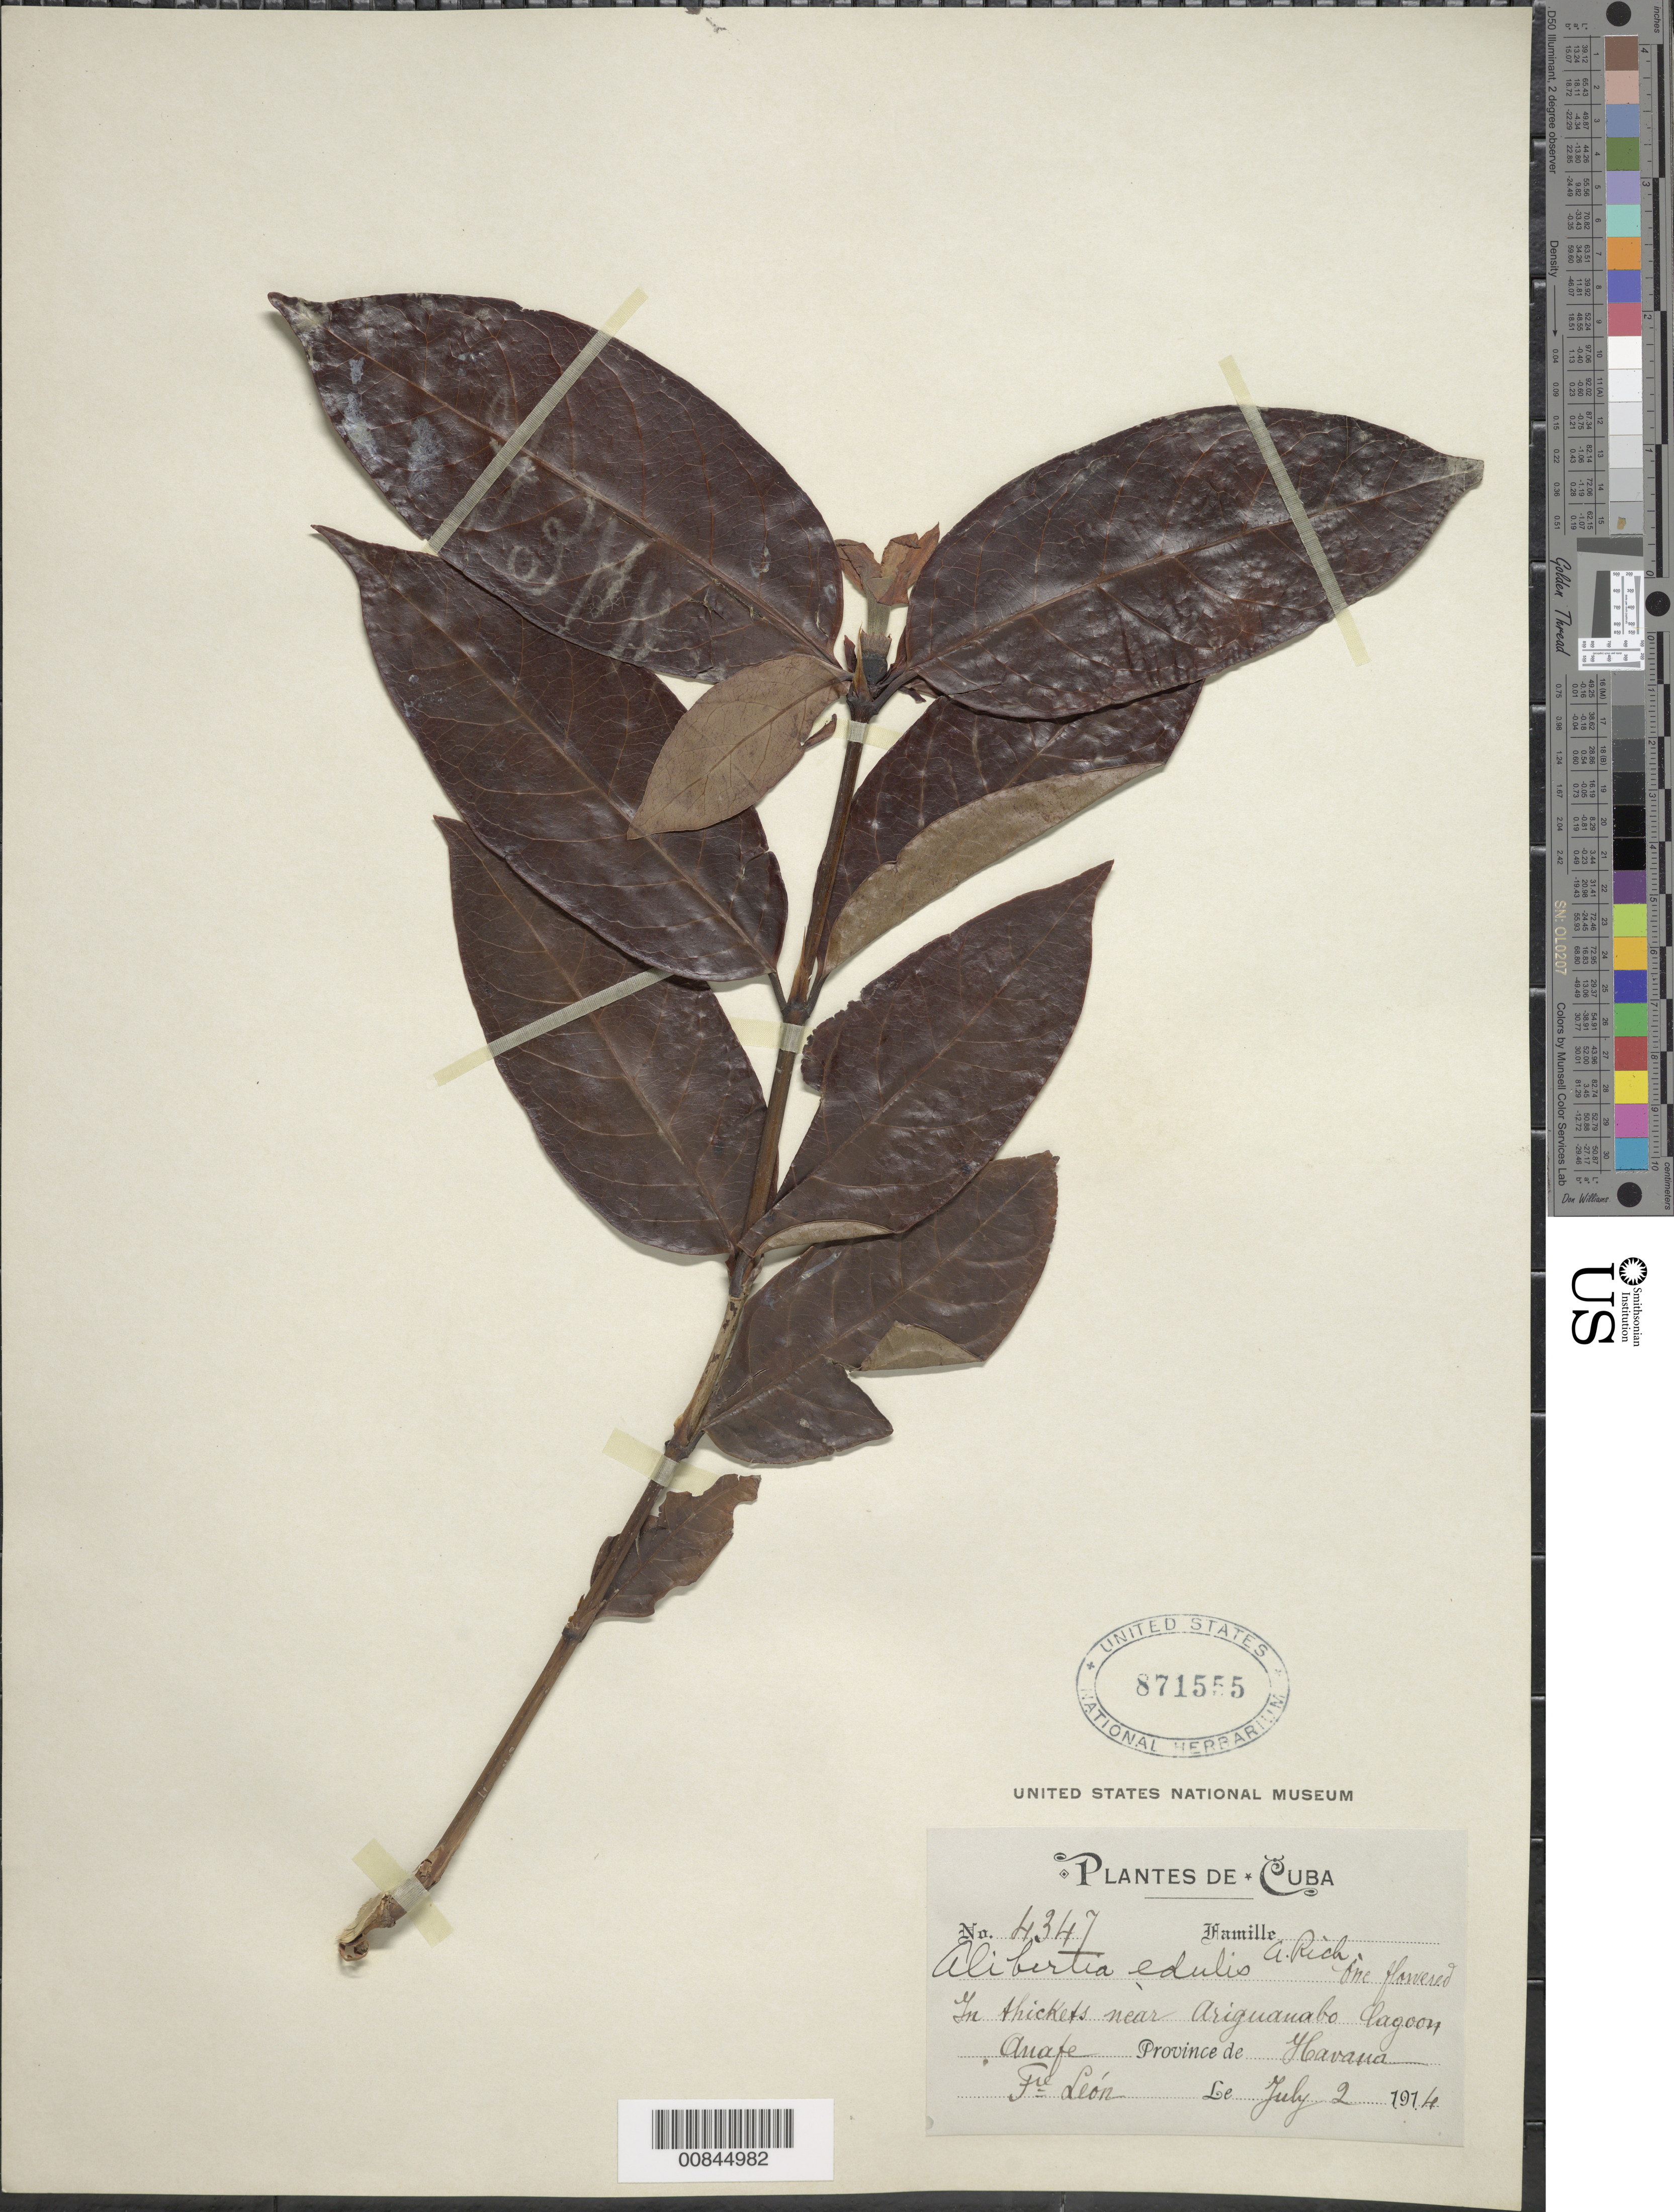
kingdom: Plantae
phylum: Tracheophyta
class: Magnoliopsida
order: Gentianales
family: Rubiaceae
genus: Alibertia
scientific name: Alibertia edulis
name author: (Rich.) A. Rich. ex DC.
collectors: Bro. León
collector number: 4347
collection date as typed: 02 Jul 1914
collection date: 1914-07-02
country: Cuba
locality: Near Ariguauabo lagoon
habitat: In thickets near lagoon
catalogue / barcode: US 871555